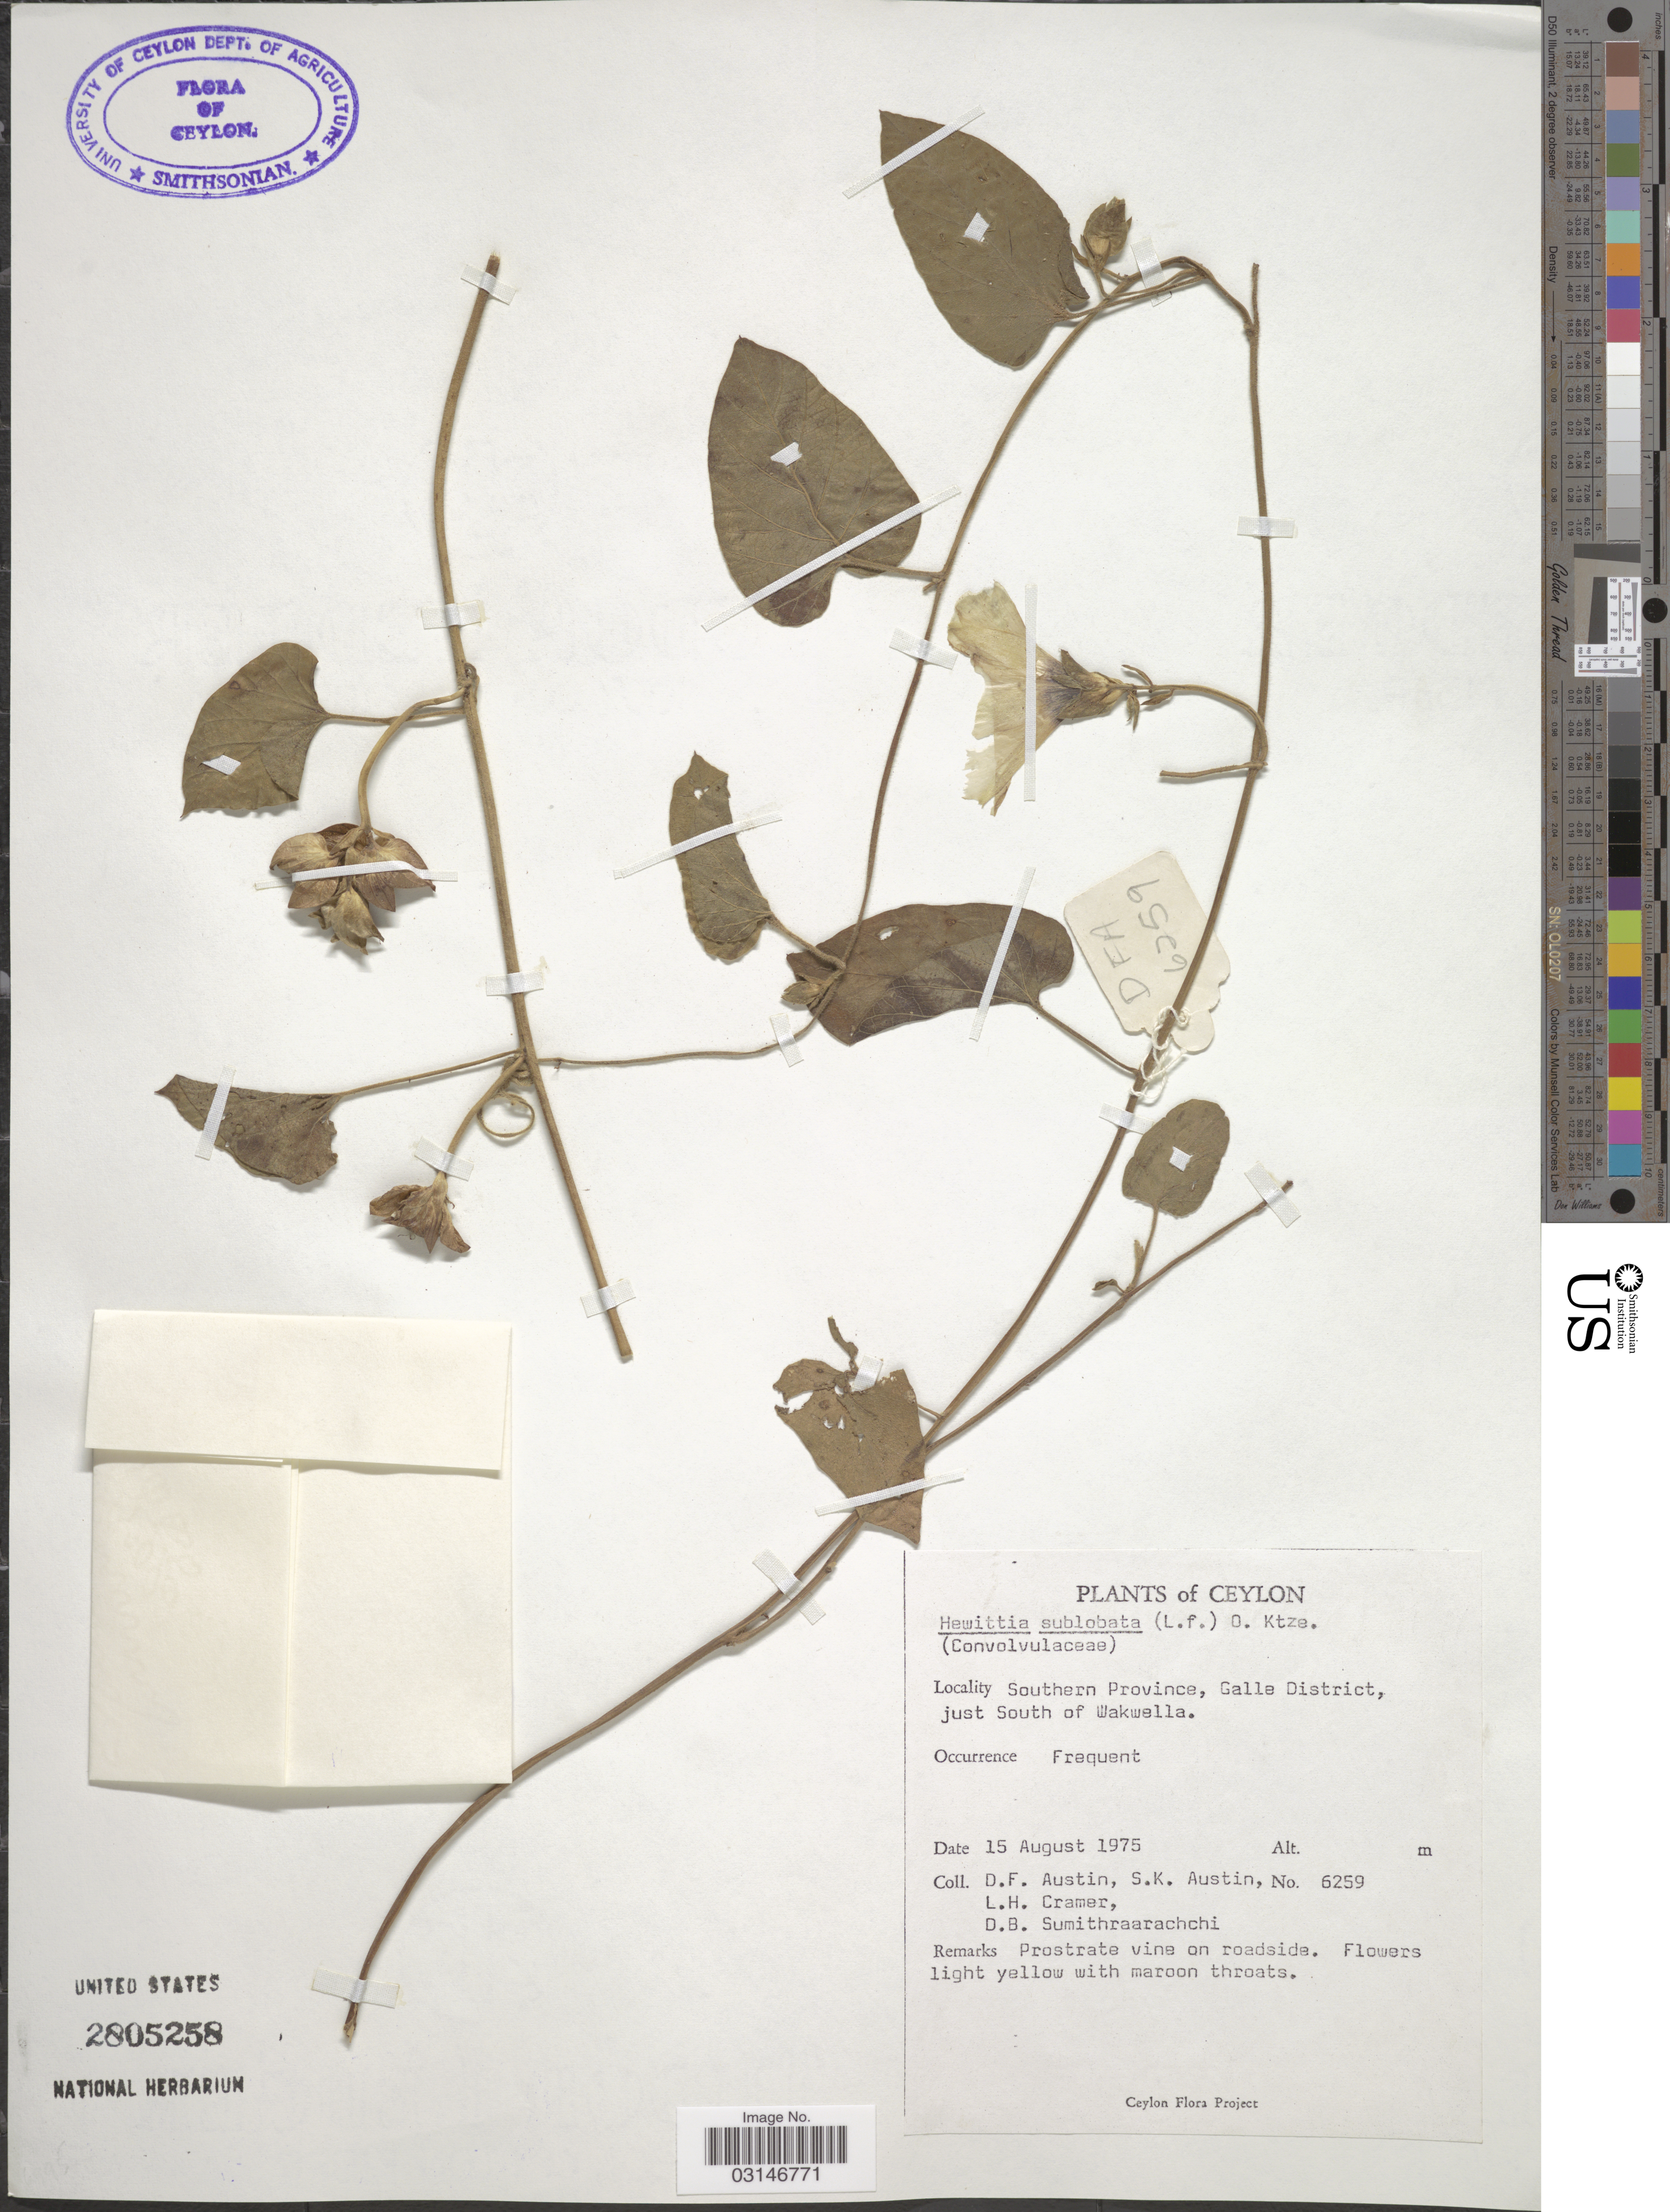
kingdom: Plantae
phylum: Tracheophyta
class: Magnoliopsida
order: Solanales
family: Convolvulaceae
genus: Hewittia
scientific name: Hewittia sublobata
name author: (L. f.) Kuntze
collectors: D. Austin, S. Austin, L. H. Cramer & D. B. Sumithraarachchi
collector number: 6259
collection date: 1975-08-15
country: Sri Lanka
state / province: Southern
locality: Ceylon, Southern Province, Galle District, just South of Wakwella.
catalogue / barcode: US 2805258